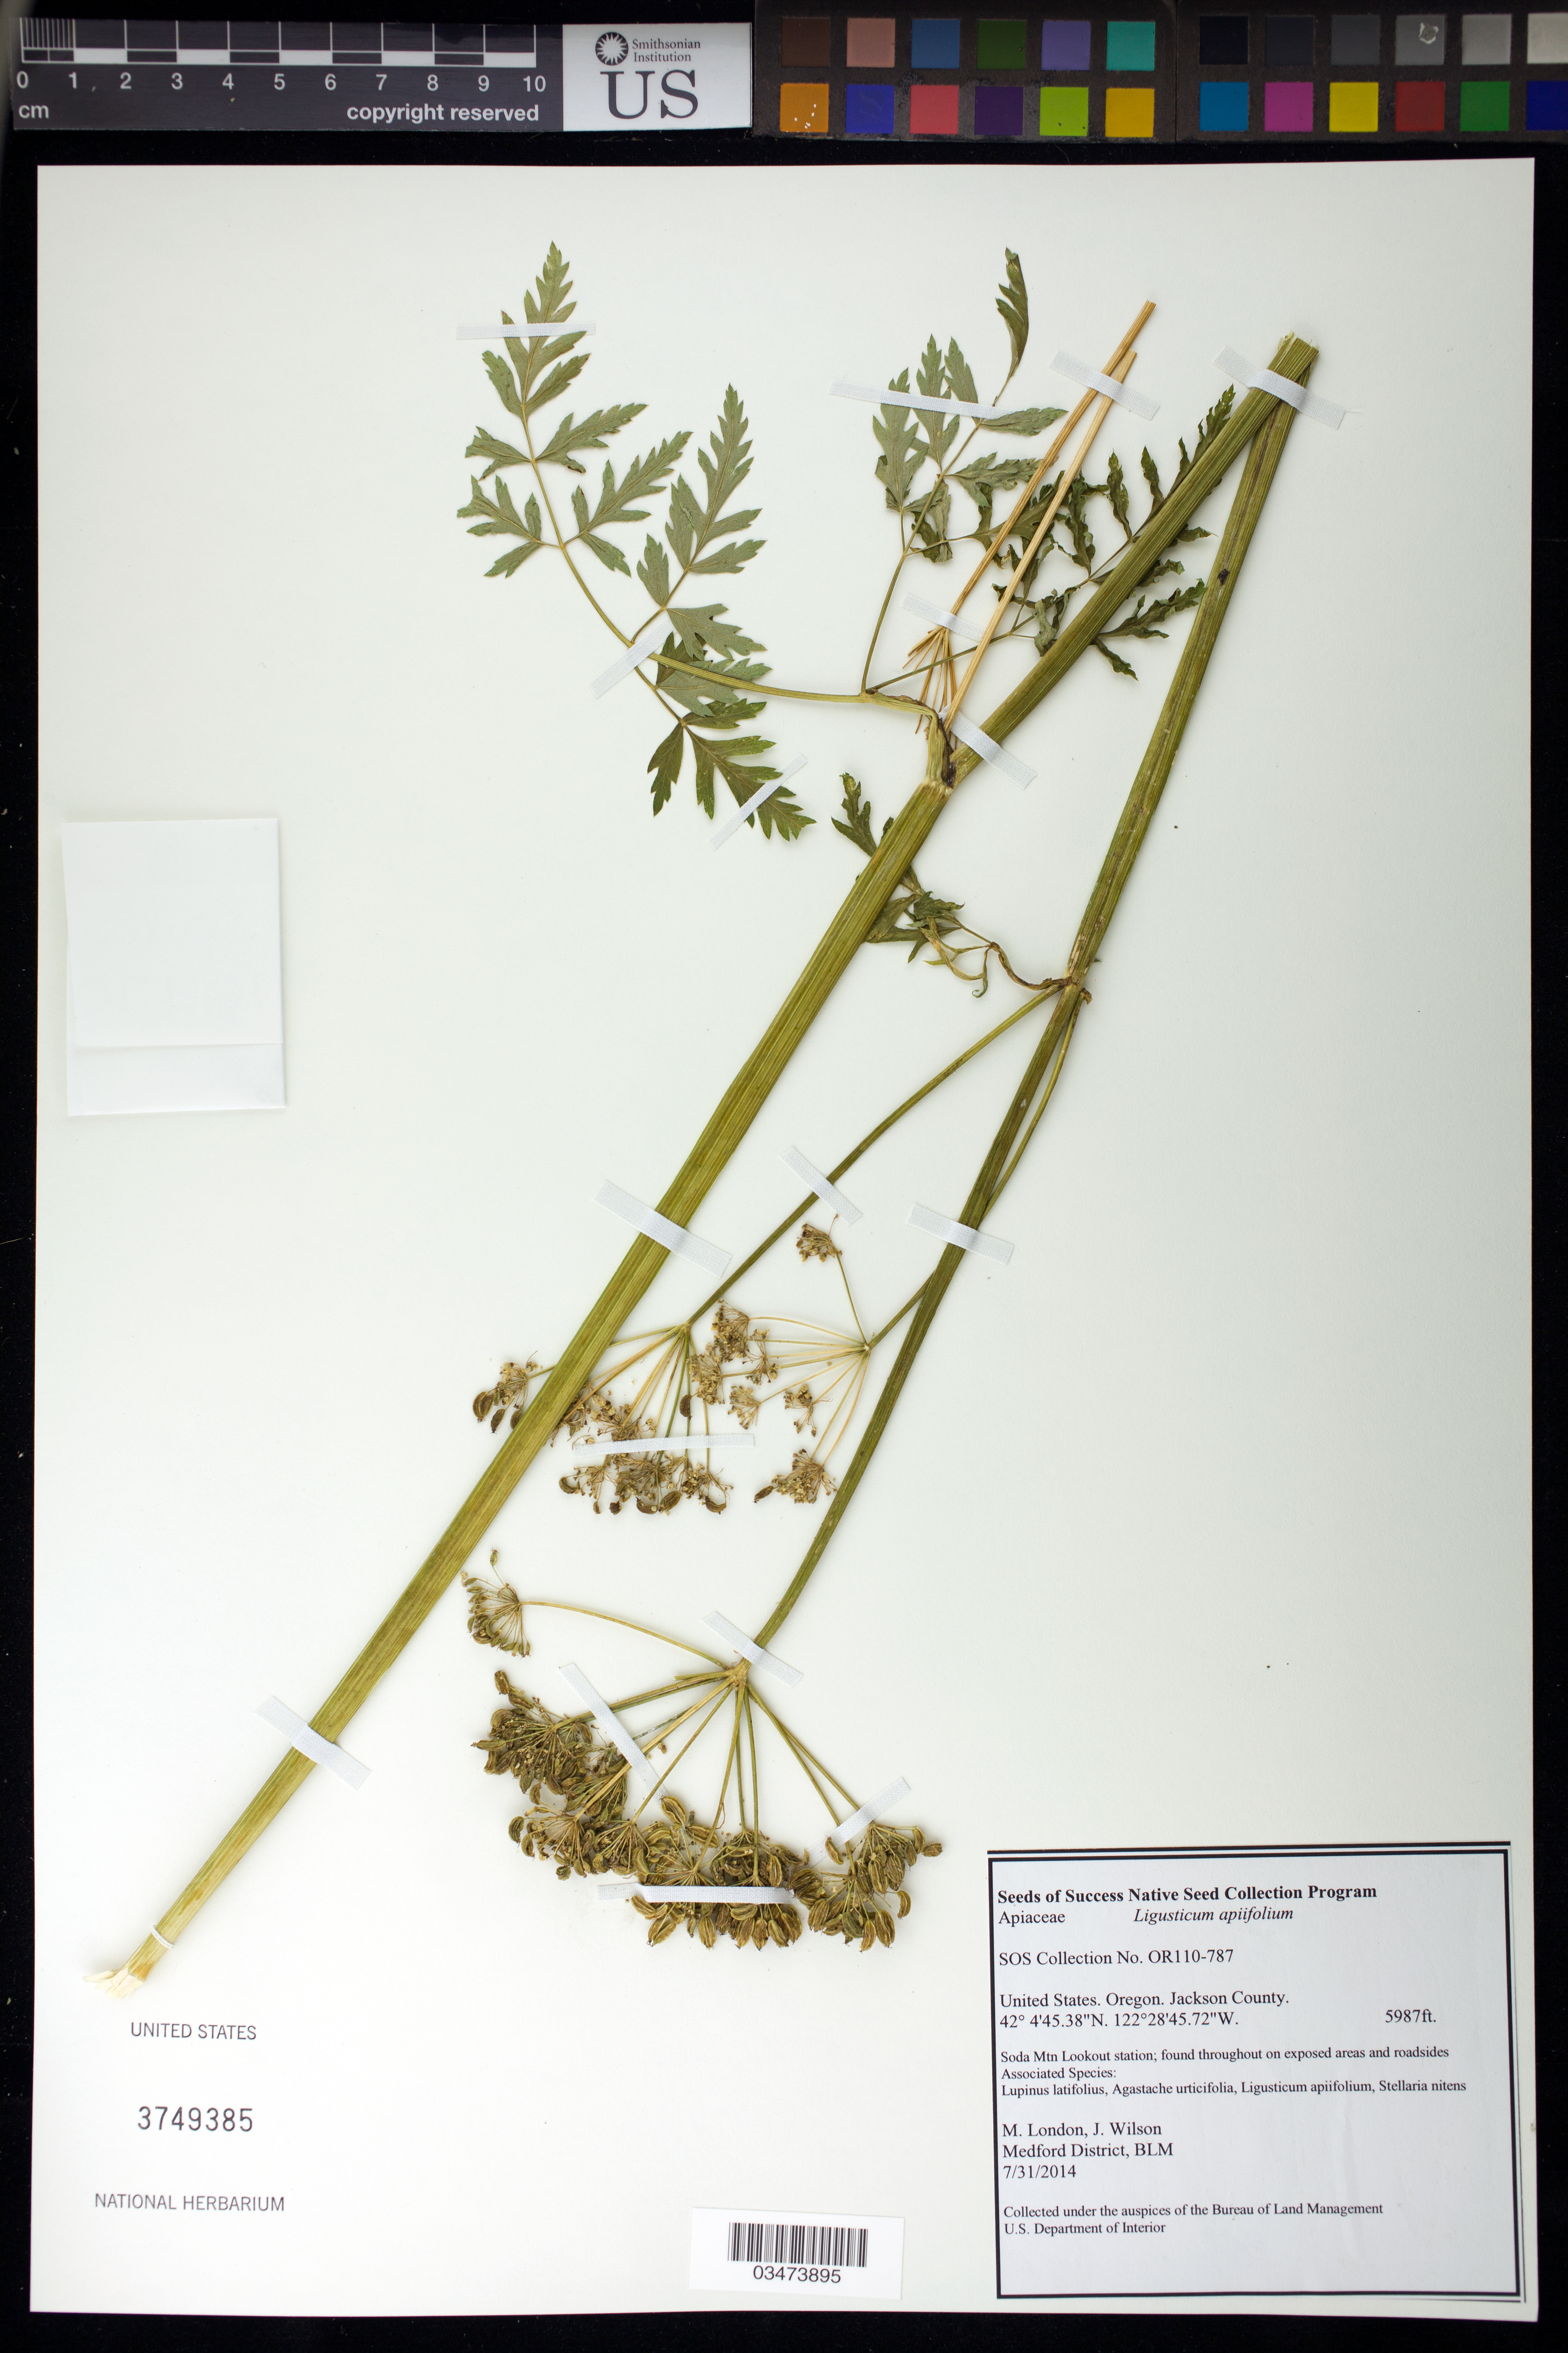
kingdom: Plantae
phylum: Tracheophyta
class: Magnoliopsida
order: Apiales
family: Apiaceae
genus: Ligusticum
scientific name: Ligusticum apiifolium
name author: (Nutt. ex Torr. & A. Gray) A. Gray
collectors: M. London & J. Wilson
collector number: OR110-787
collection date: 2014-07-31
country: United States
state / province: Oregon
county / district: Jackson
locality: Soda Mtn Lookout station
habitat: Associated species: Lupinus latifolius, Agastache urticifolia, Ligusticum apiifolium, Stellaria nitens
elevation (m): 1825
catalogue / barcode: US 3749385